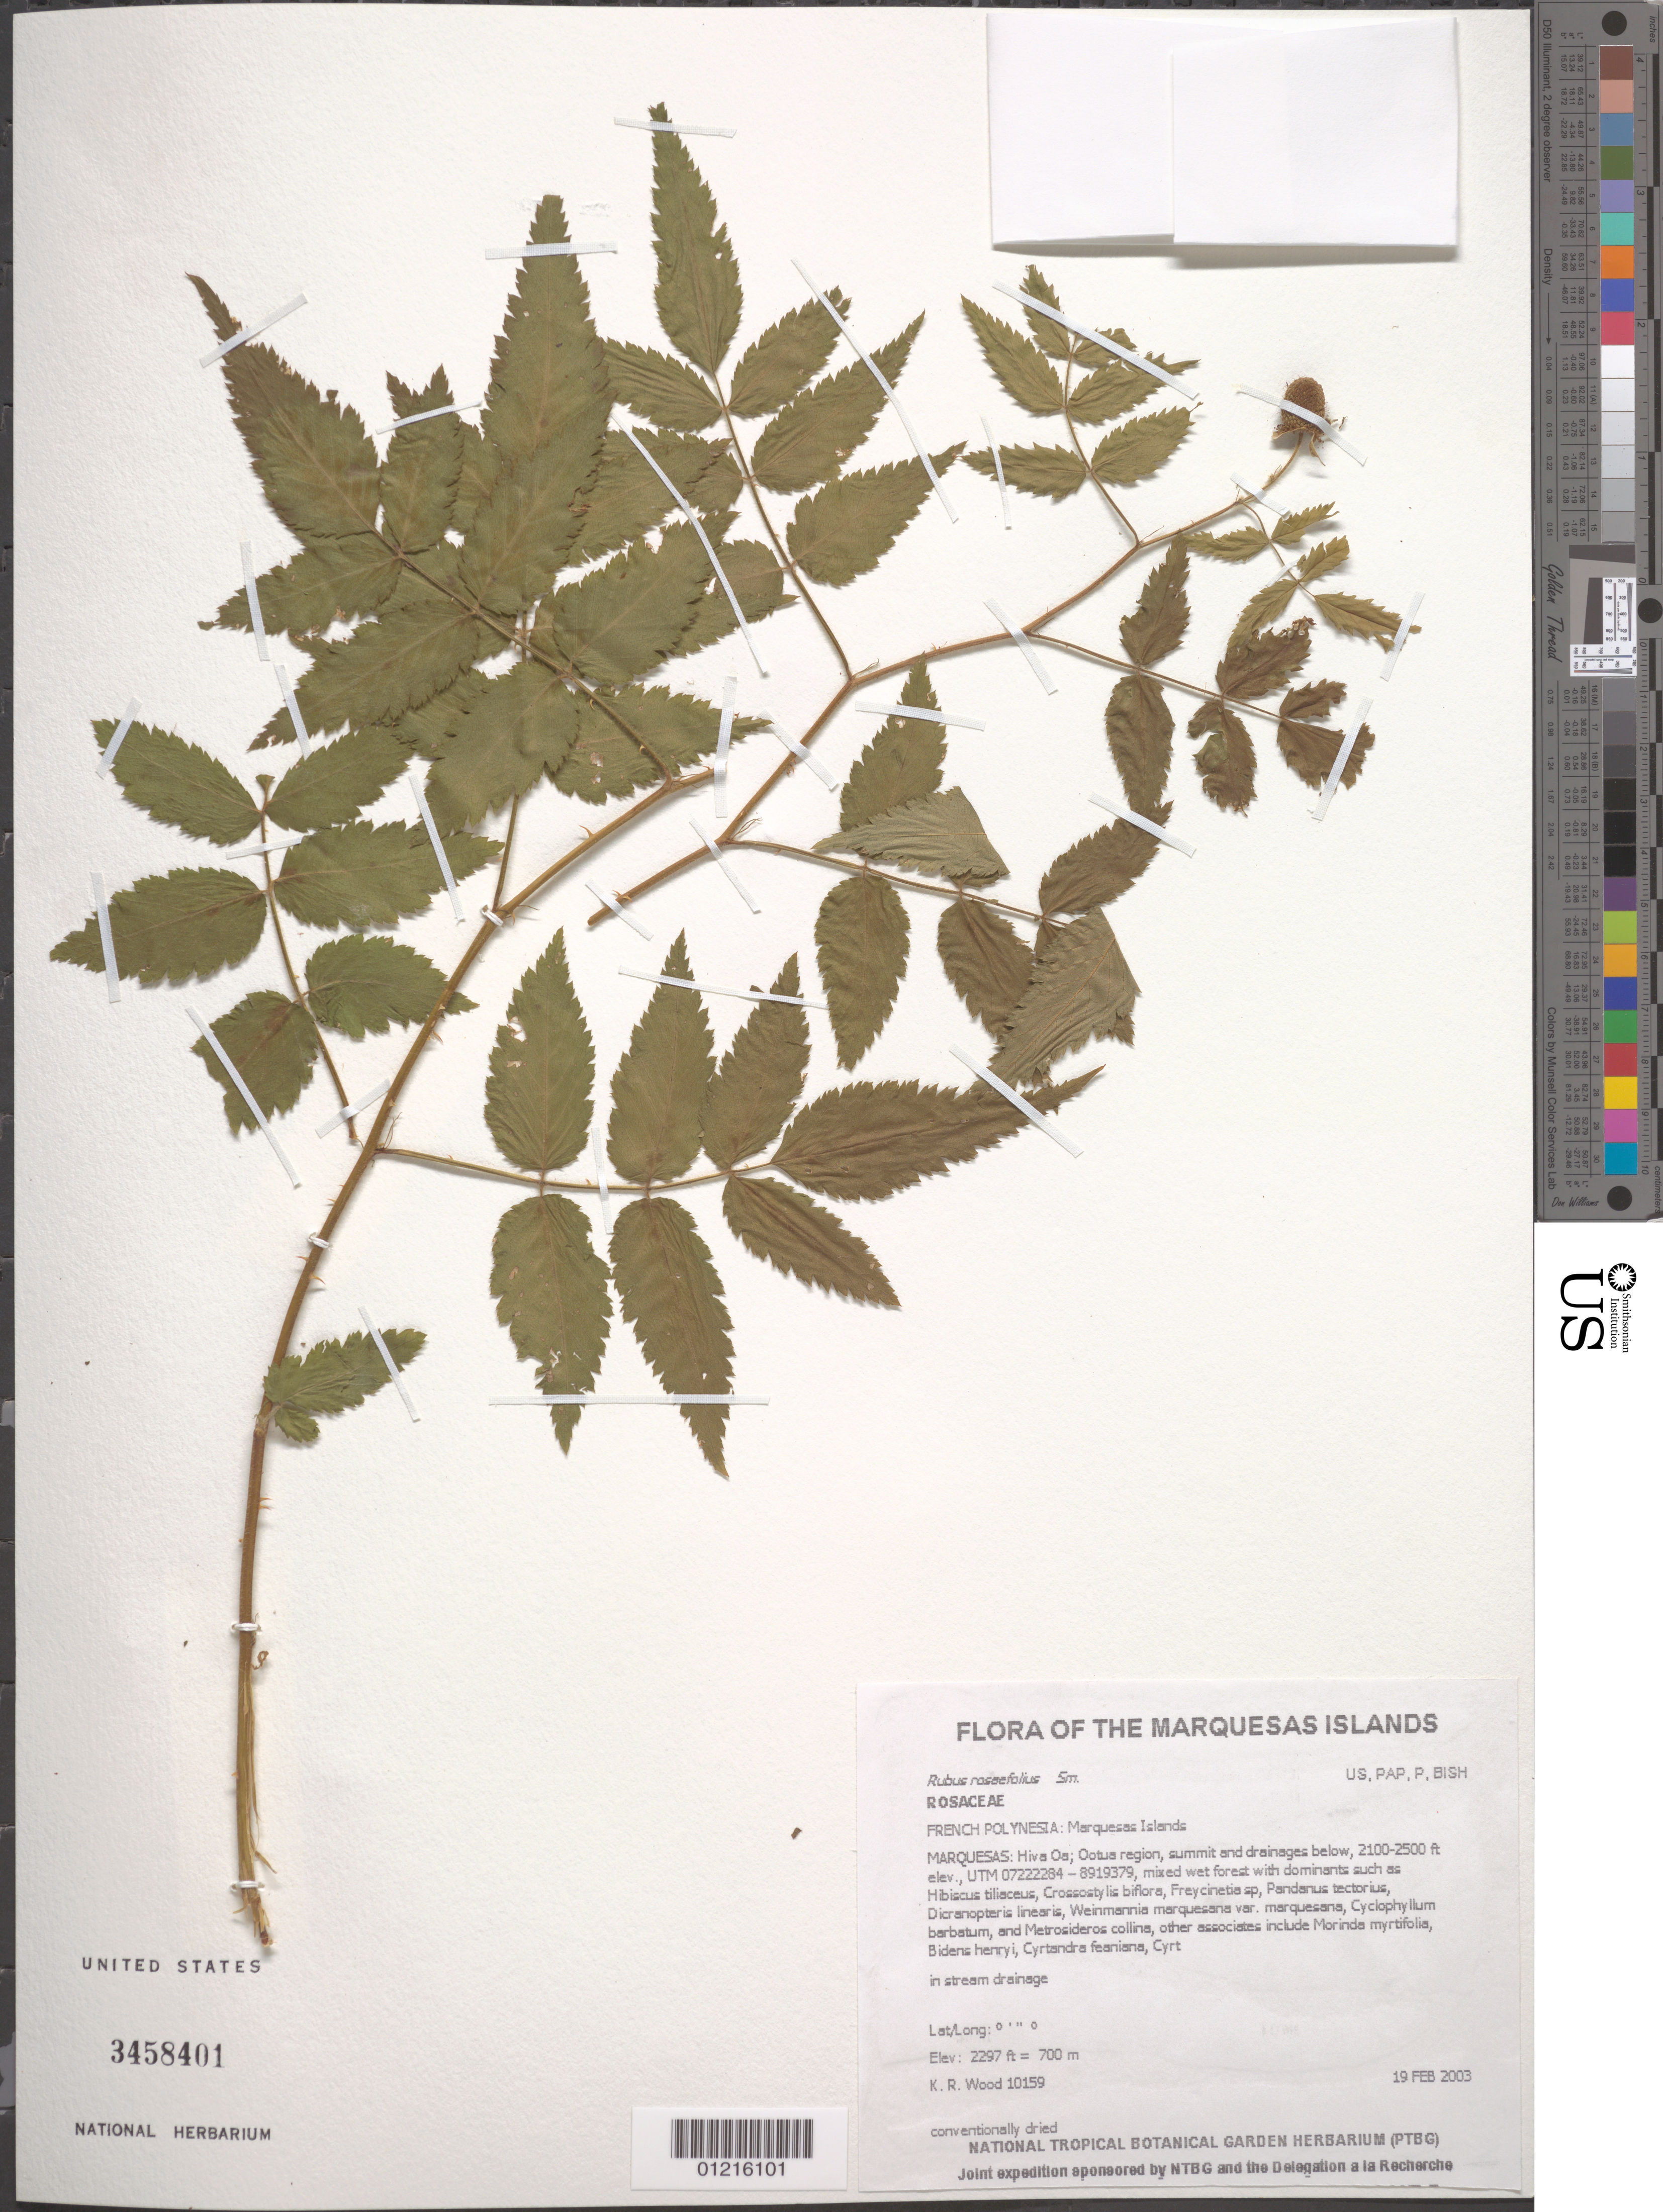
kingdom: Plantae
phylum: Tracheophyta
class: Magnoliopsida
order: Rosales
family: Rosaceae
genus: Rubus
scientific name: Rubus rosaefolius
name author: Sm.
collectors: K. R. Wood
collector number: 10159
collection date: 2003-02-19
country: French Polynesia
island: Hiva Oa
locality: Ootua region, summit and drainages below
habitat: Mixed wet forest, in stream drainage. Bottom, N aspect, moderate slope, scattered, wet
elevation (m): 700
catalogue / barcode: US 3458401